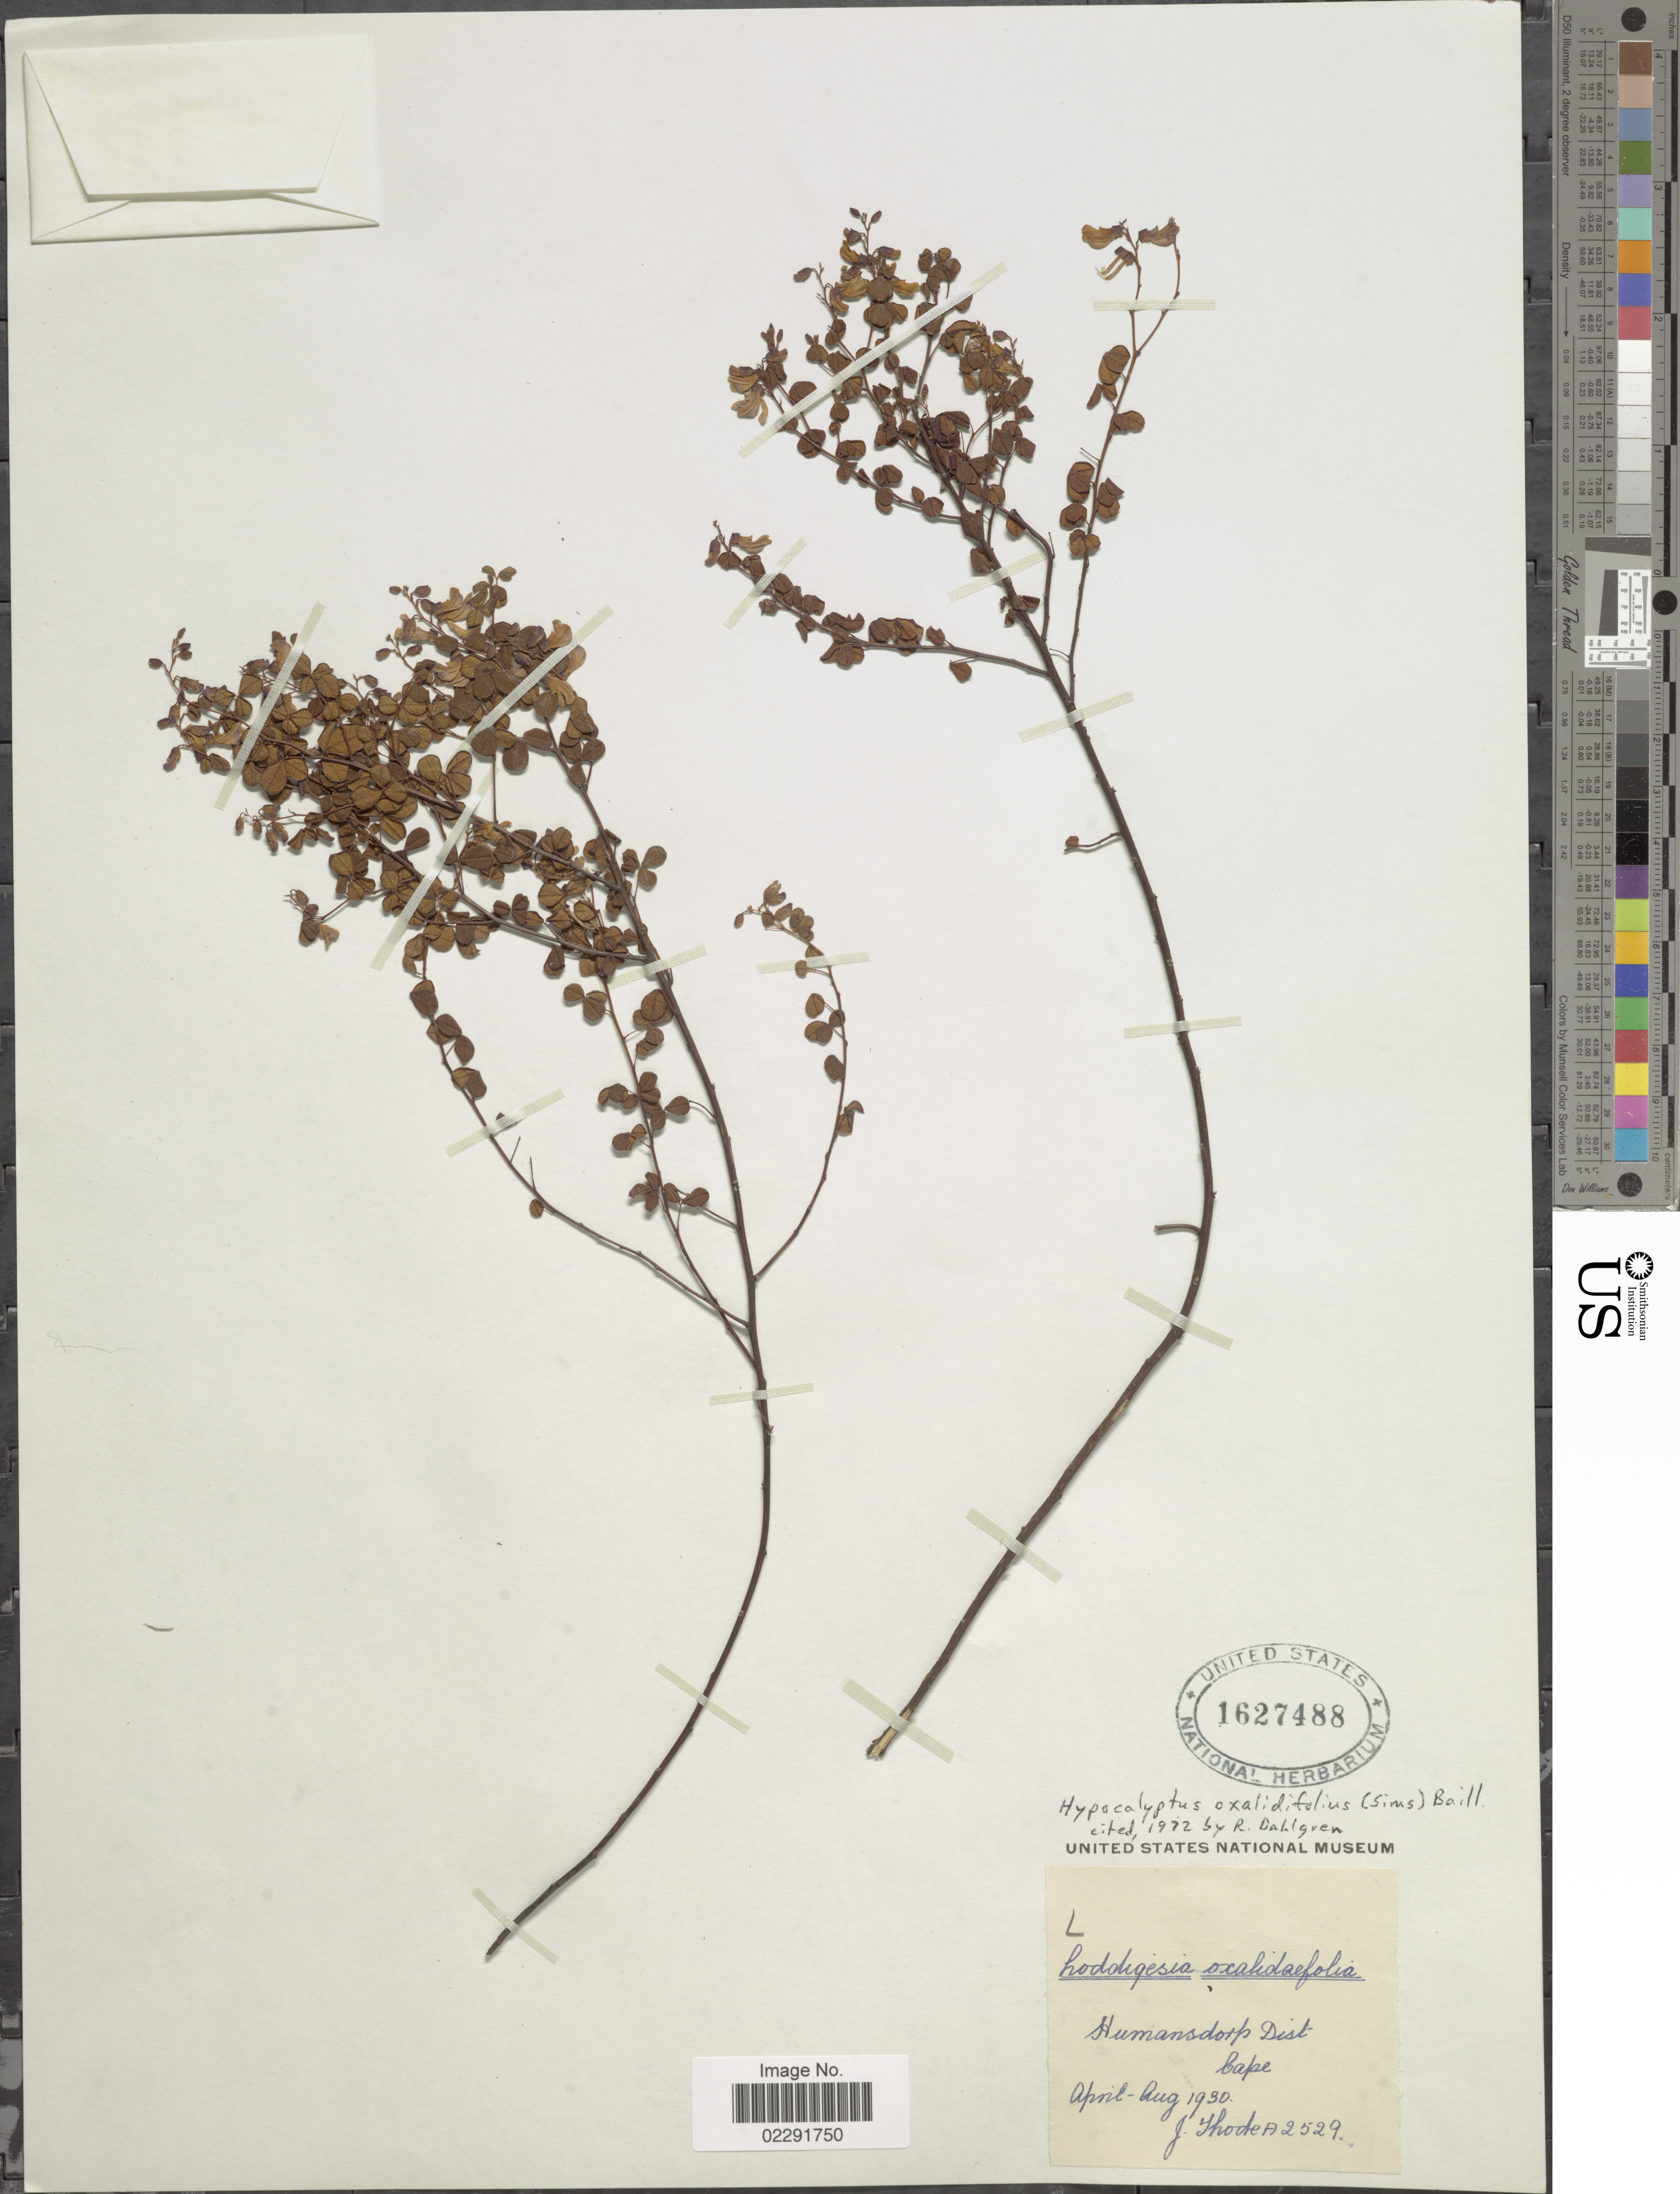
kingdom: Plantae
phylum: Tracheophyta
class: Magnoliopsida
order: Fabales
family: Fabaceae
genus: Hypocalyptus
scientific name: Hypocalyptus oxalidifolius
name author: (Sims) Baill.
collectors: J. Thode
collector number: A 2529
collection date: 1930-04/1930-08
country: South Africa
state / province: Eastern Cape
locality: Humandsdorp District Cape.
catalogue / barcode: US 1627488